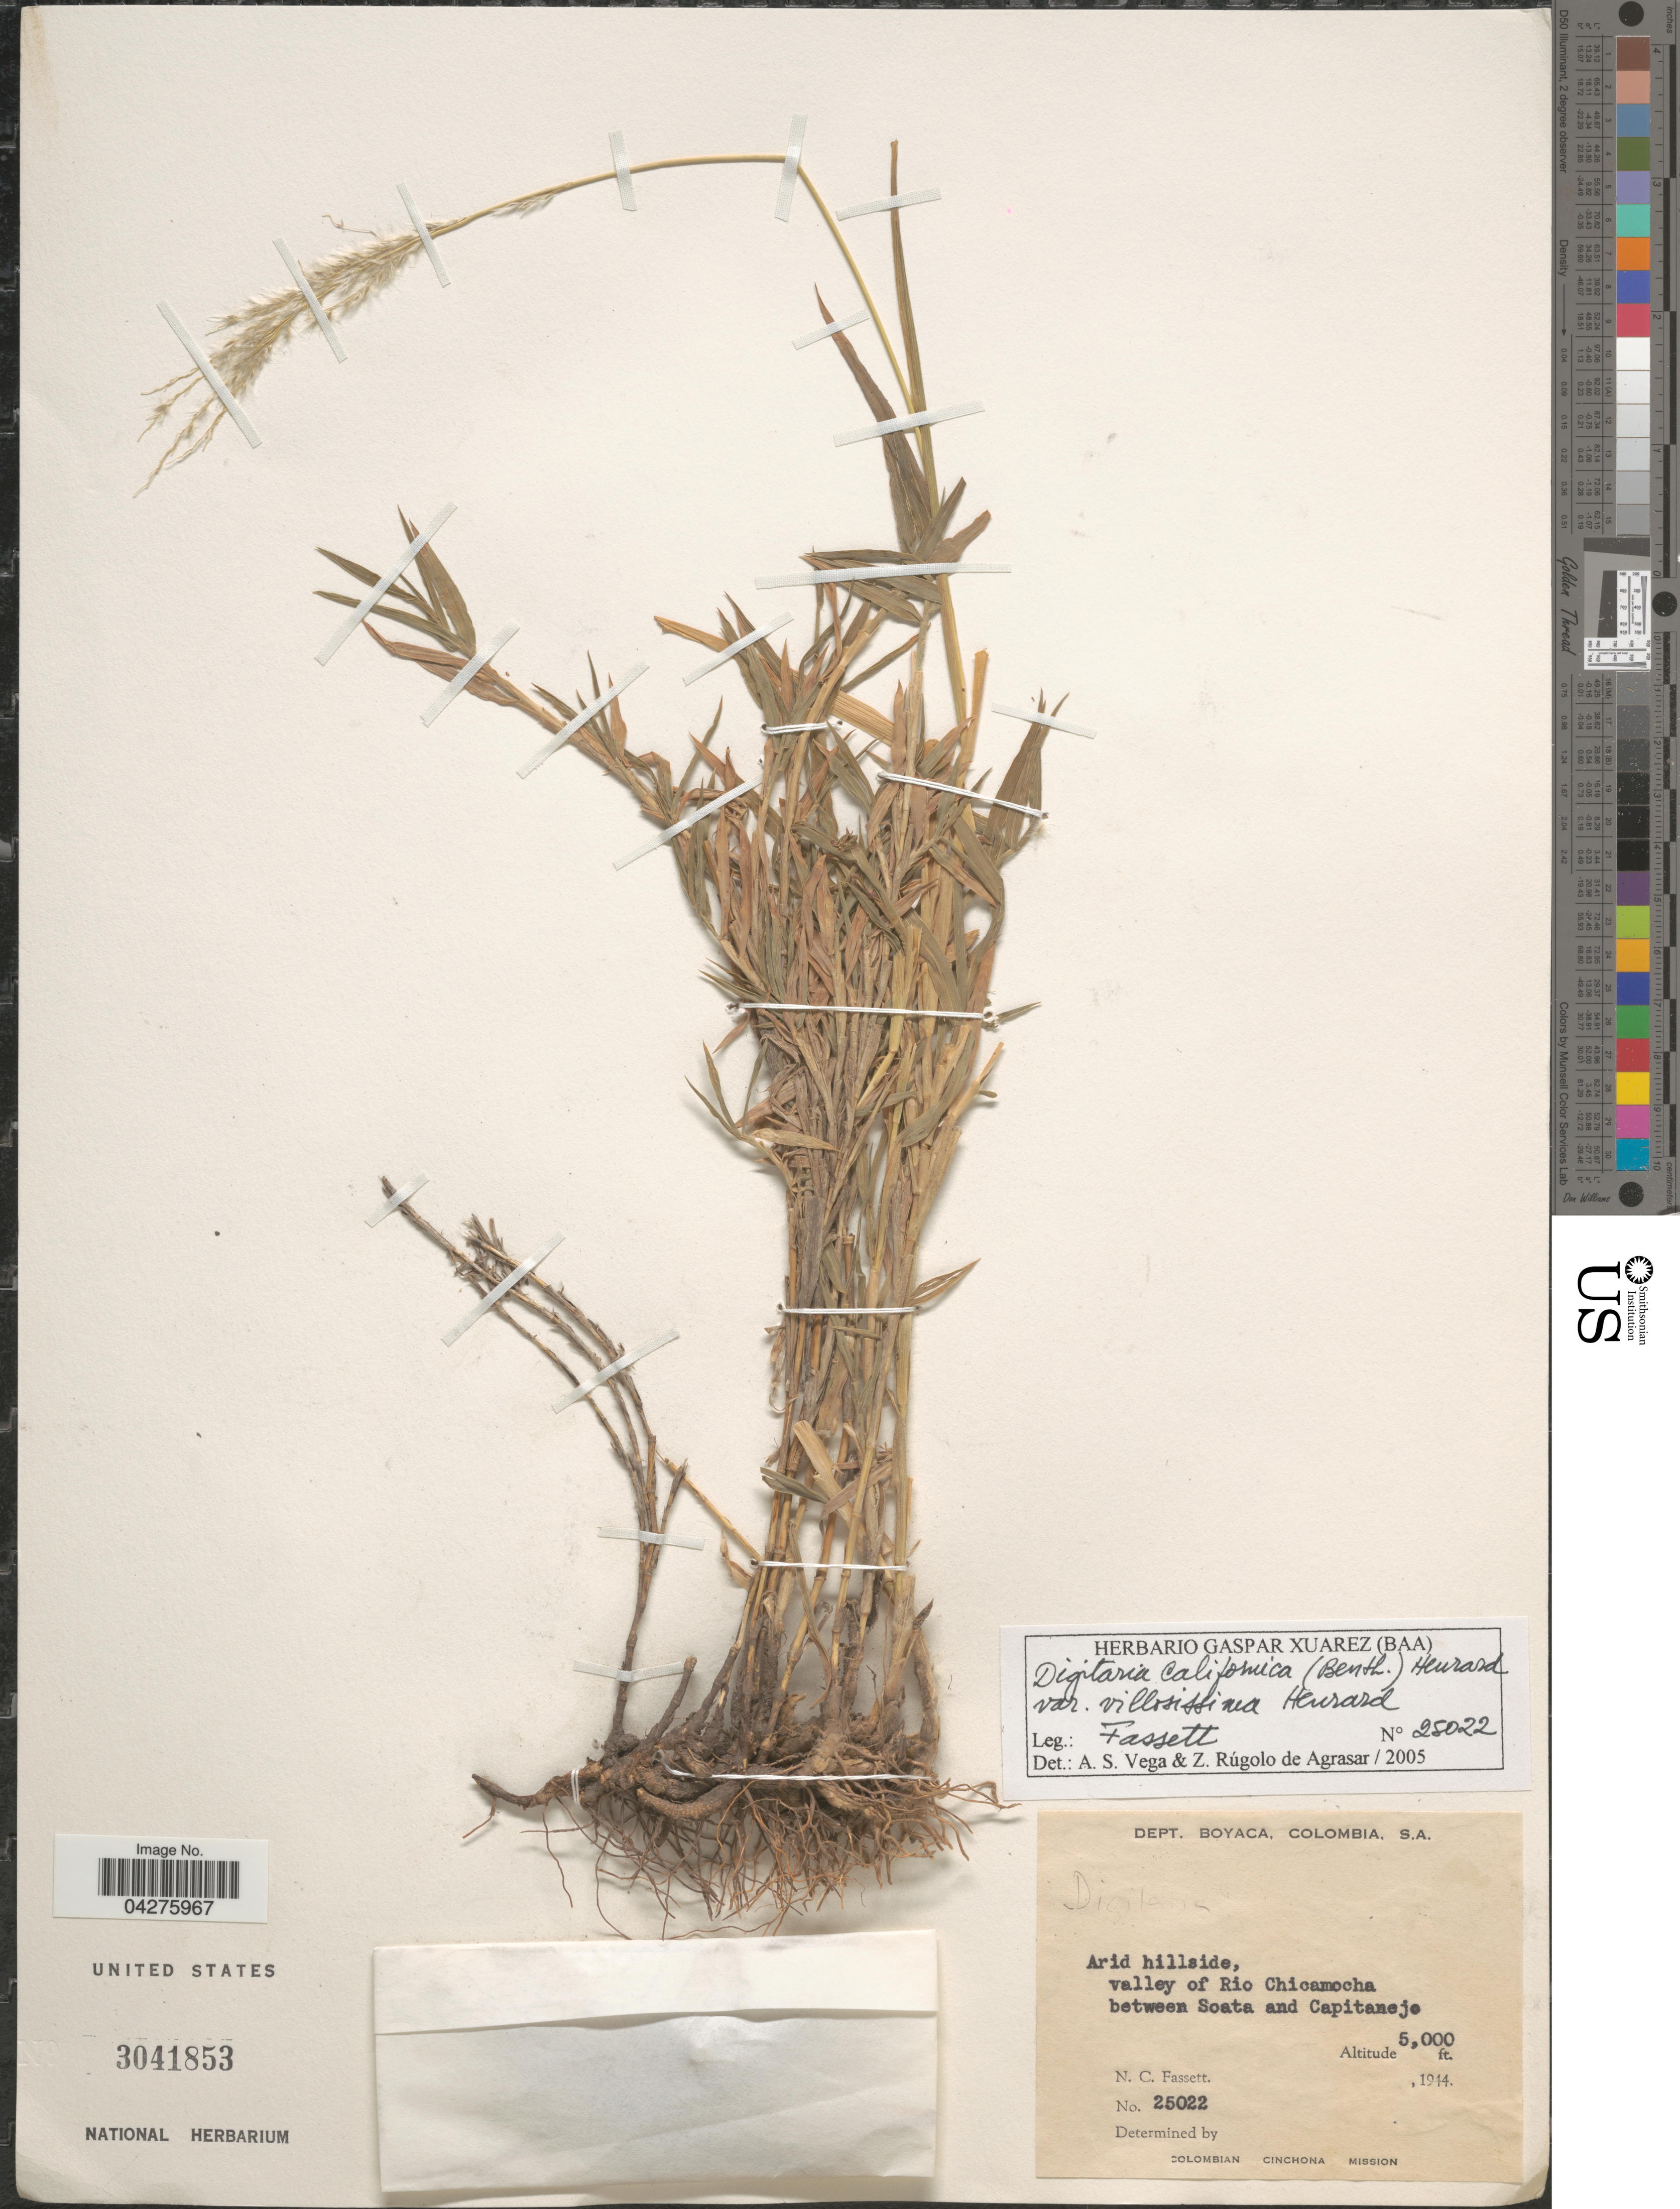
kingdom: Plantae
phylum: Tracheophyta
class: Liliopsida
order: Poales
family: Poaceae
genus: Digitaria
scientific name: Digitaria californica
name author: (Benth.) Henr.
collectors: N. C. Fassett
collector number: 25022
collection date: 1944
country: Colombia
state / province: Boyacá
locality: Dept. Boyaca. Arid hillside, valley of Rio Chicamocha between Soata and Capitanejo. Colombian Cinchona Mission.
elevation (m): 1524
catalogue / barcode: US 3041853